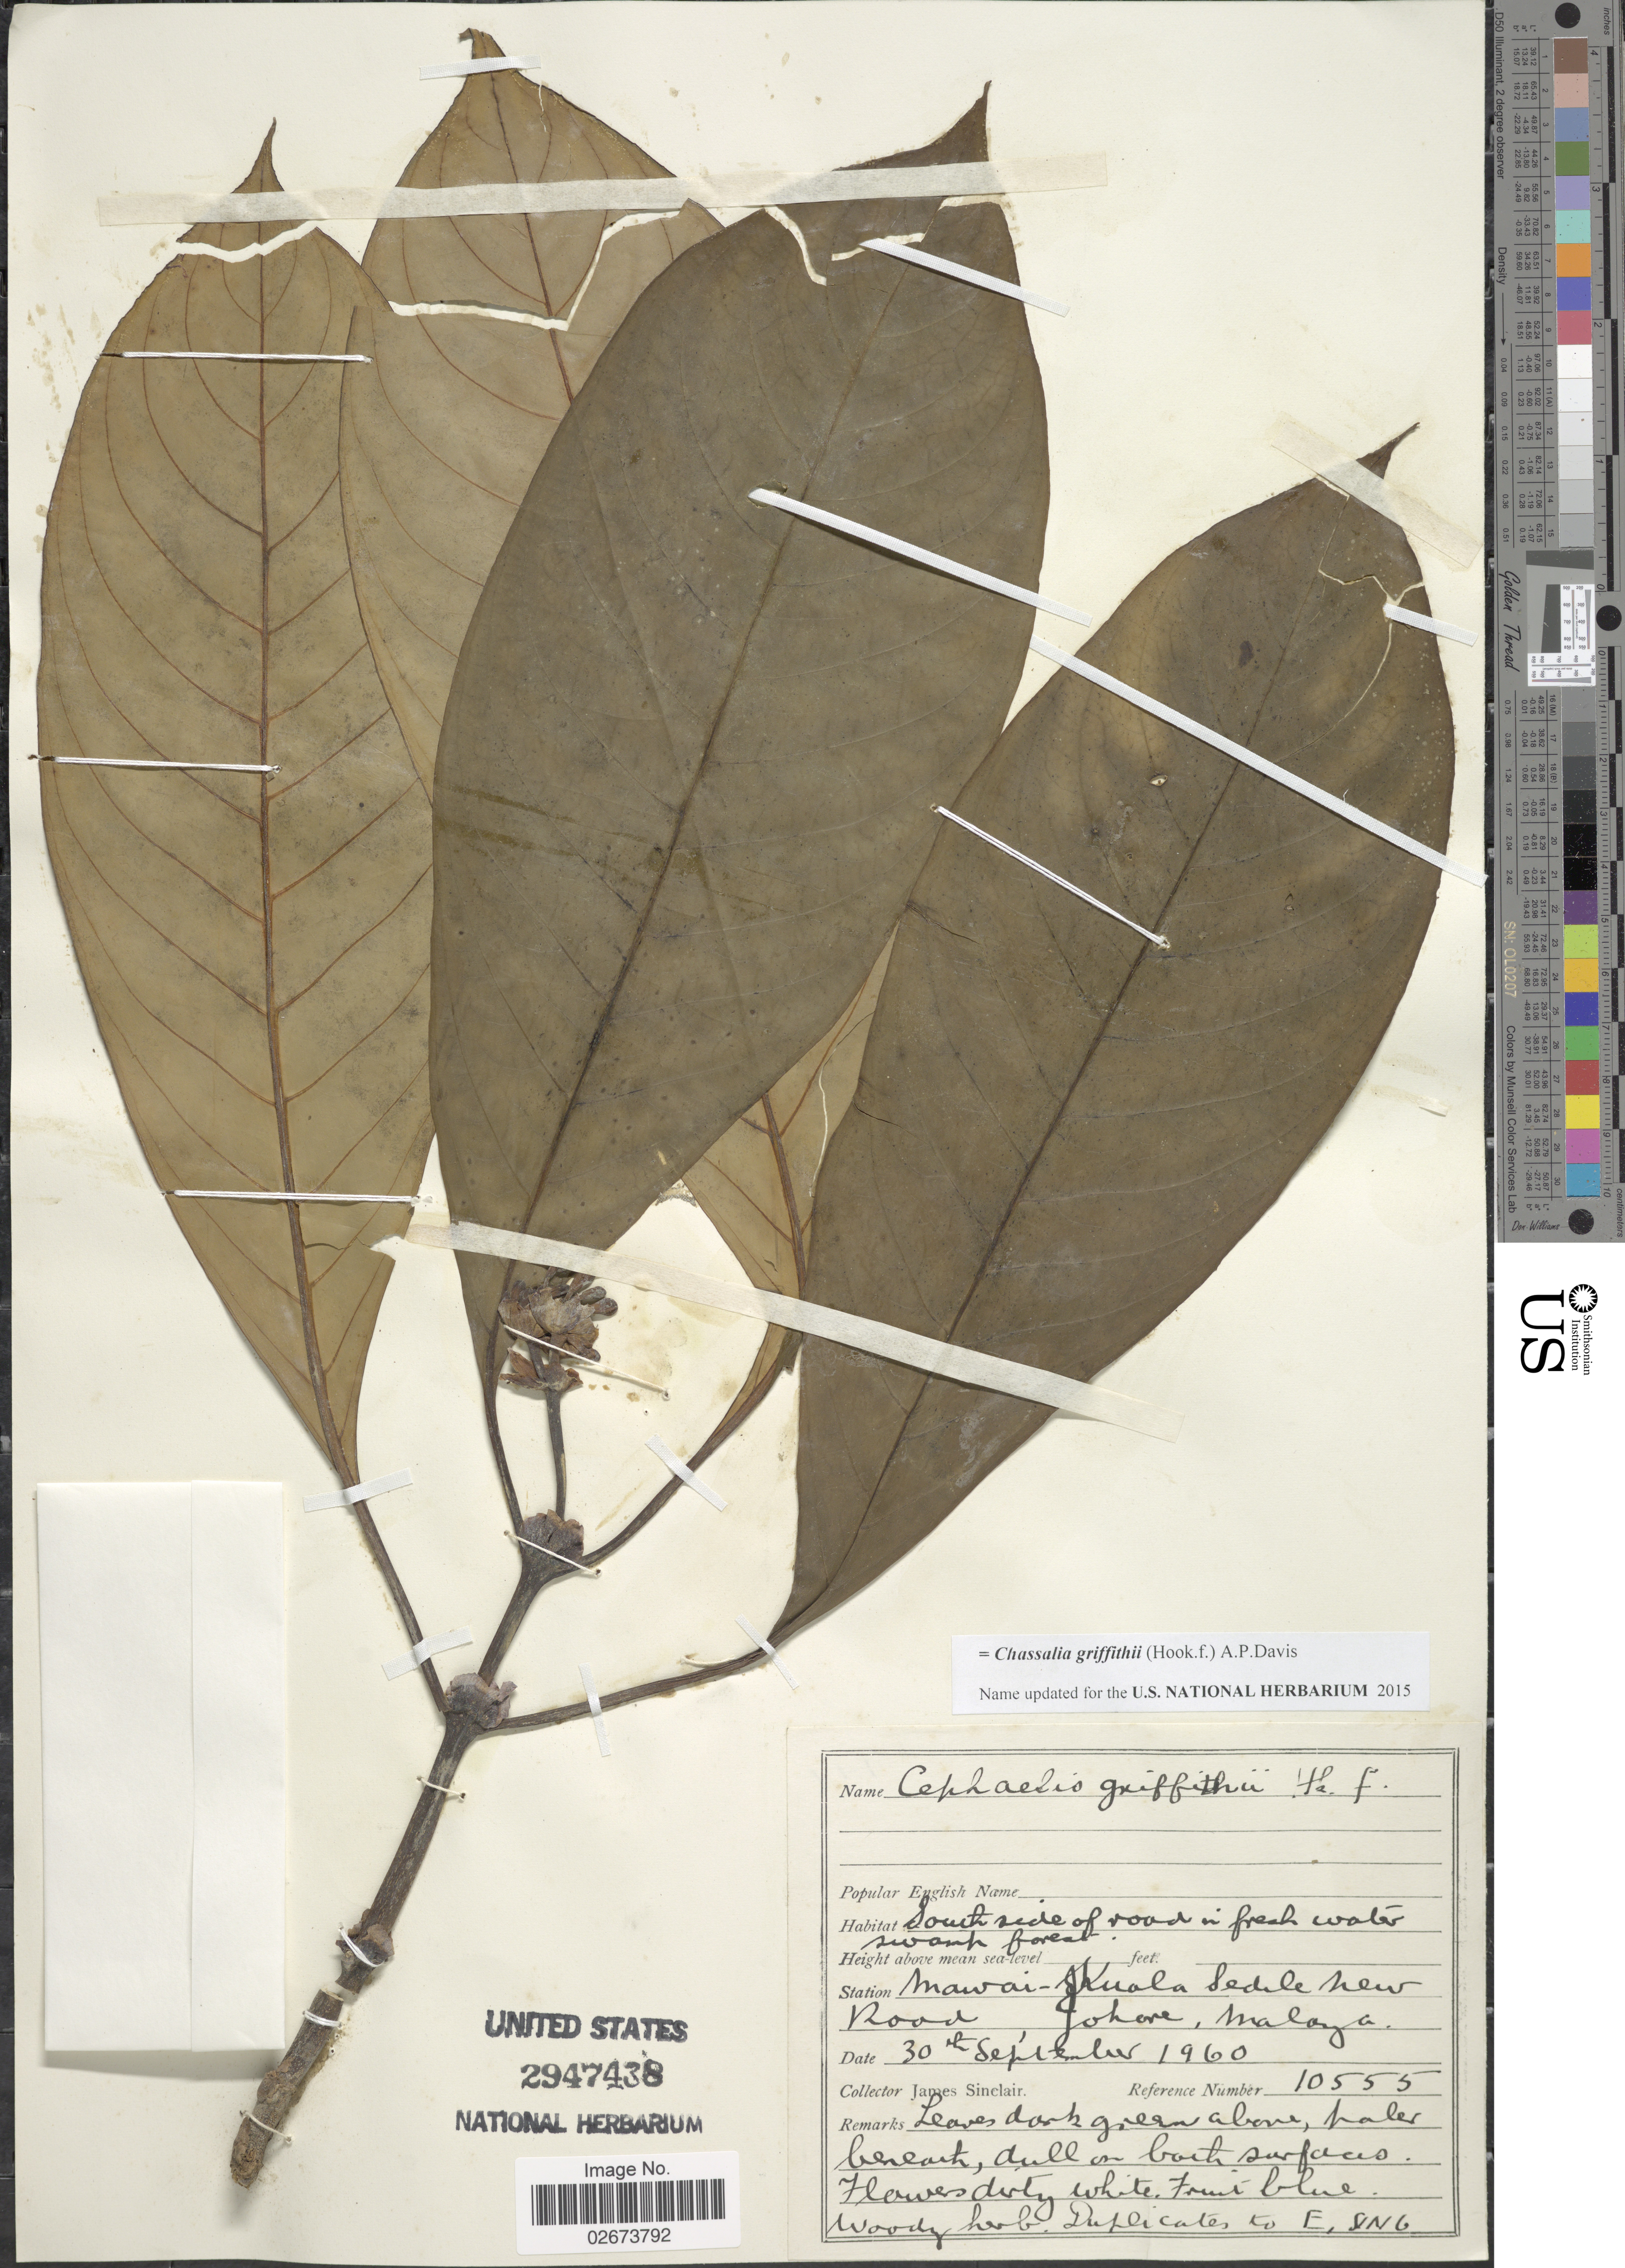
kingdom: Plantae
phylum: Tracheophyta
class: Magnoliopsida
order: Gentianales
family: Rubiaceae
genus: Chassalia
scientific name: Chassalia griffithii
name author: (Hook. f.) A.P. Davis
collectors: J. Sinclair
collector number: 10555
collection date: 1960-09-30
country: Malaysia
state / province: Johor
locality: South side of road in fresh water swamp forest, Mawai-Kuala Sedili new Road, Johore, Malaya.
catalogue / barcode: US 2947438